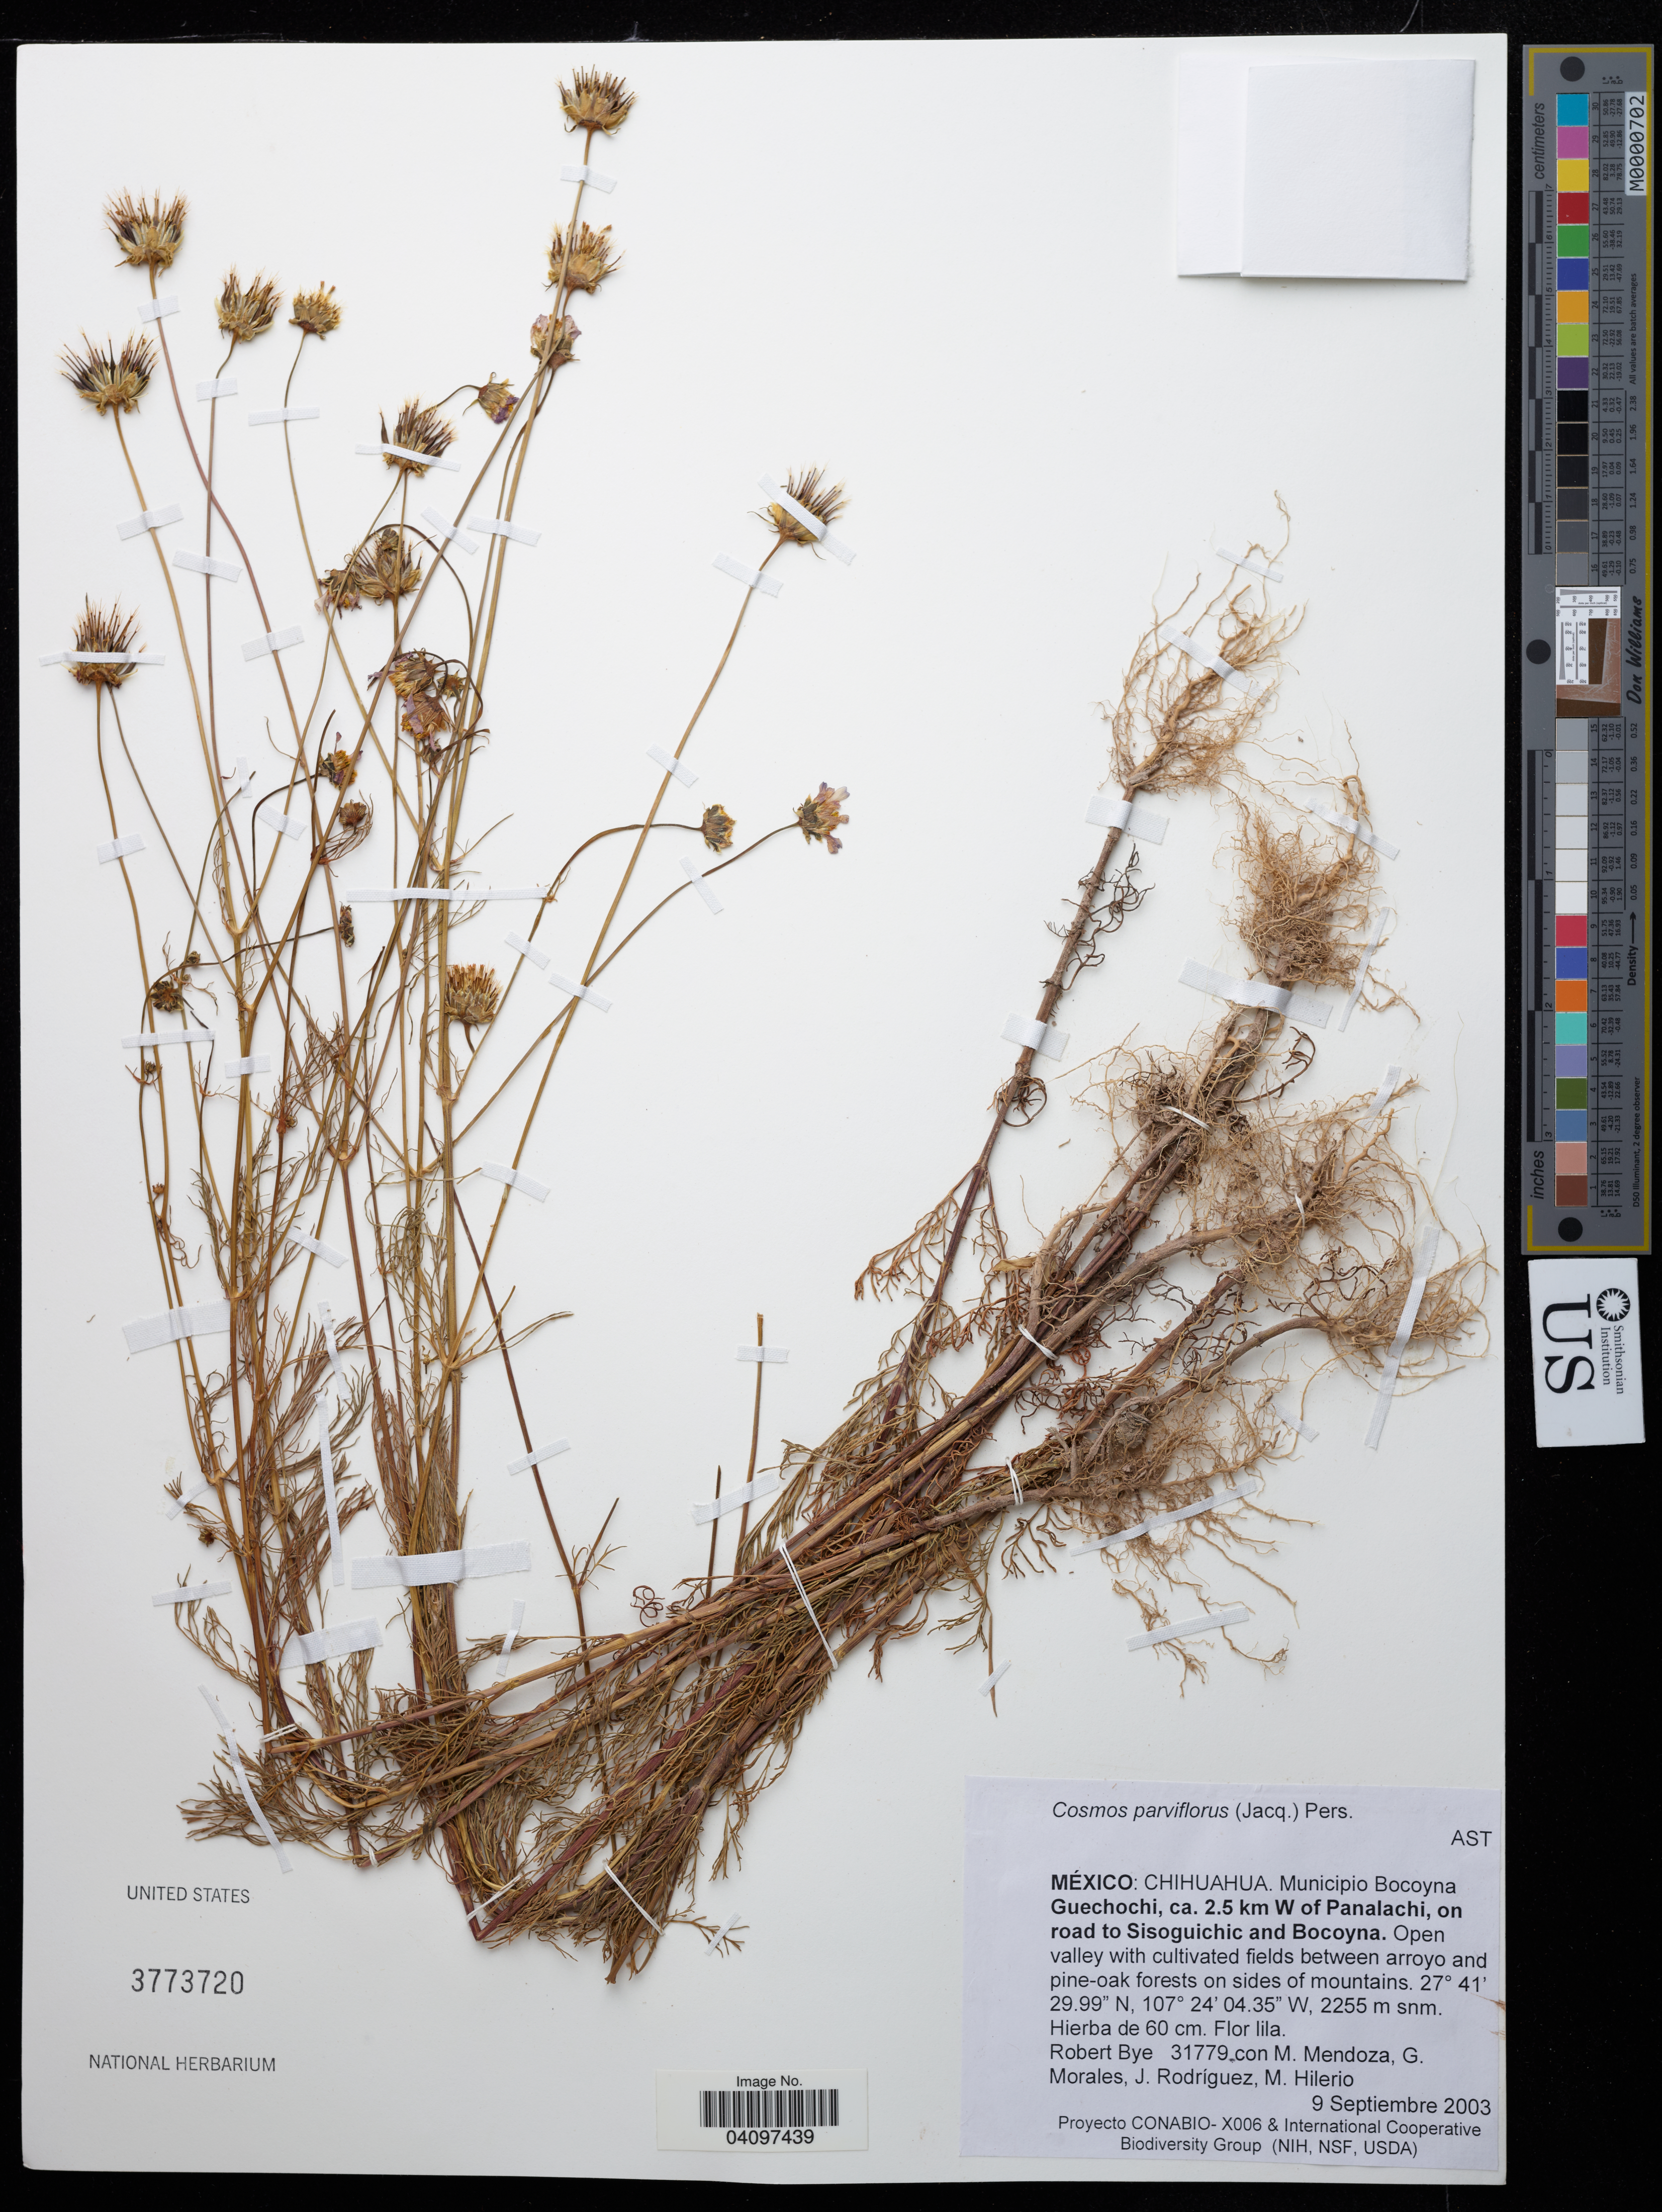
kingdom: Plantae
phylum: Tracheophyta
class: Magnoliopsida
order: Asterales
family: Asteraceae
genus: Cosmos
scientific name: Cosmos parviflorus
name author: (Jacq.) Pers.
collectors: R. A. Bye, M. Mendoza, G. Morales & J. Rodriguez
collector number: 31779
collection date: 2003-09-09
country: Mexico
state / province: Chihuahua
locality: Municipio Bocoyna Guechochi, ca. 2.5 km W of Panalachi, on road to Sisoguichic and Bocoyna.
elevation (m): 2255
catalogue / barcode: US 3773720